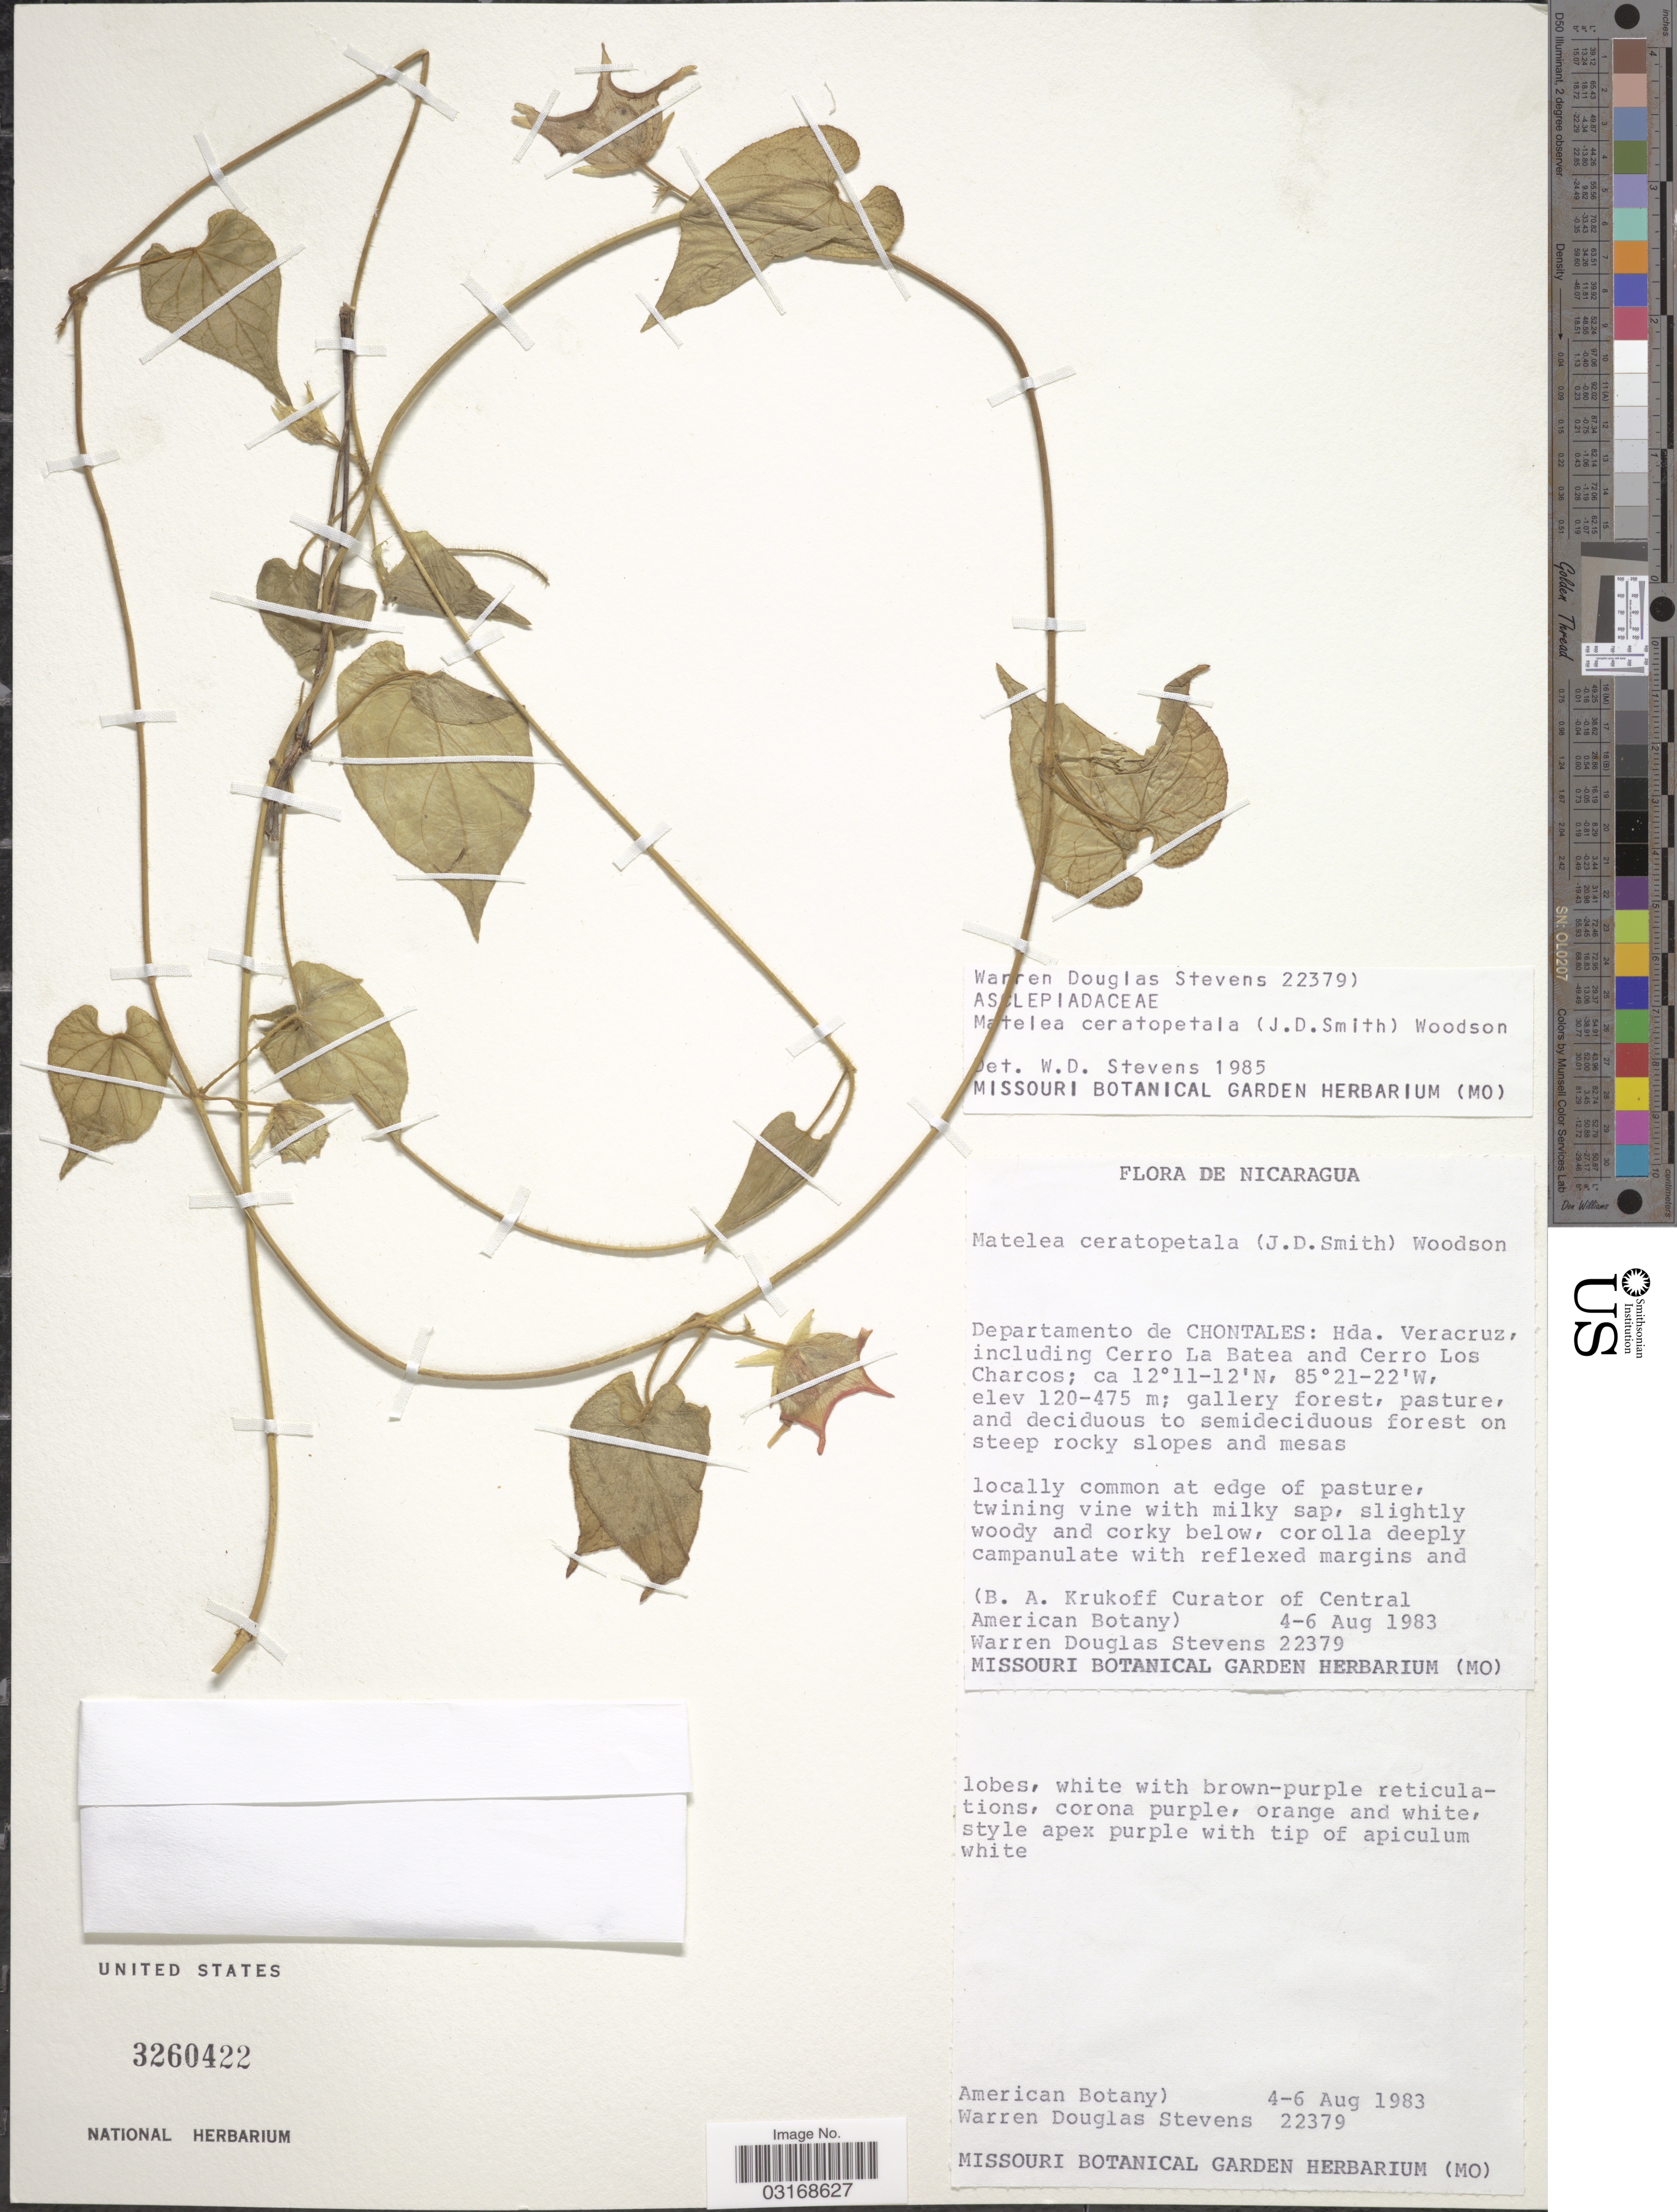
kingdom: Plantae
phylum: Tracheophyta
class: Magnoliopsida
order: Gentianales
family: Apocynaceae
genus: Matelea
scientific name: Matelea ceratopetala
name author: (Donn. Sm.) Woodson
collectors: W. D. Stevens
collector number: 22379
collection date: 1983-08-04/1983-08-06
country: Nicaragua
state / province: Chontales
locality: Departamento de Chontales: Hda. Veracruz, including Cerro La Batea and Cerro Los Charcos.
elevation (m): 120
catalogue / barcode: US 3260422